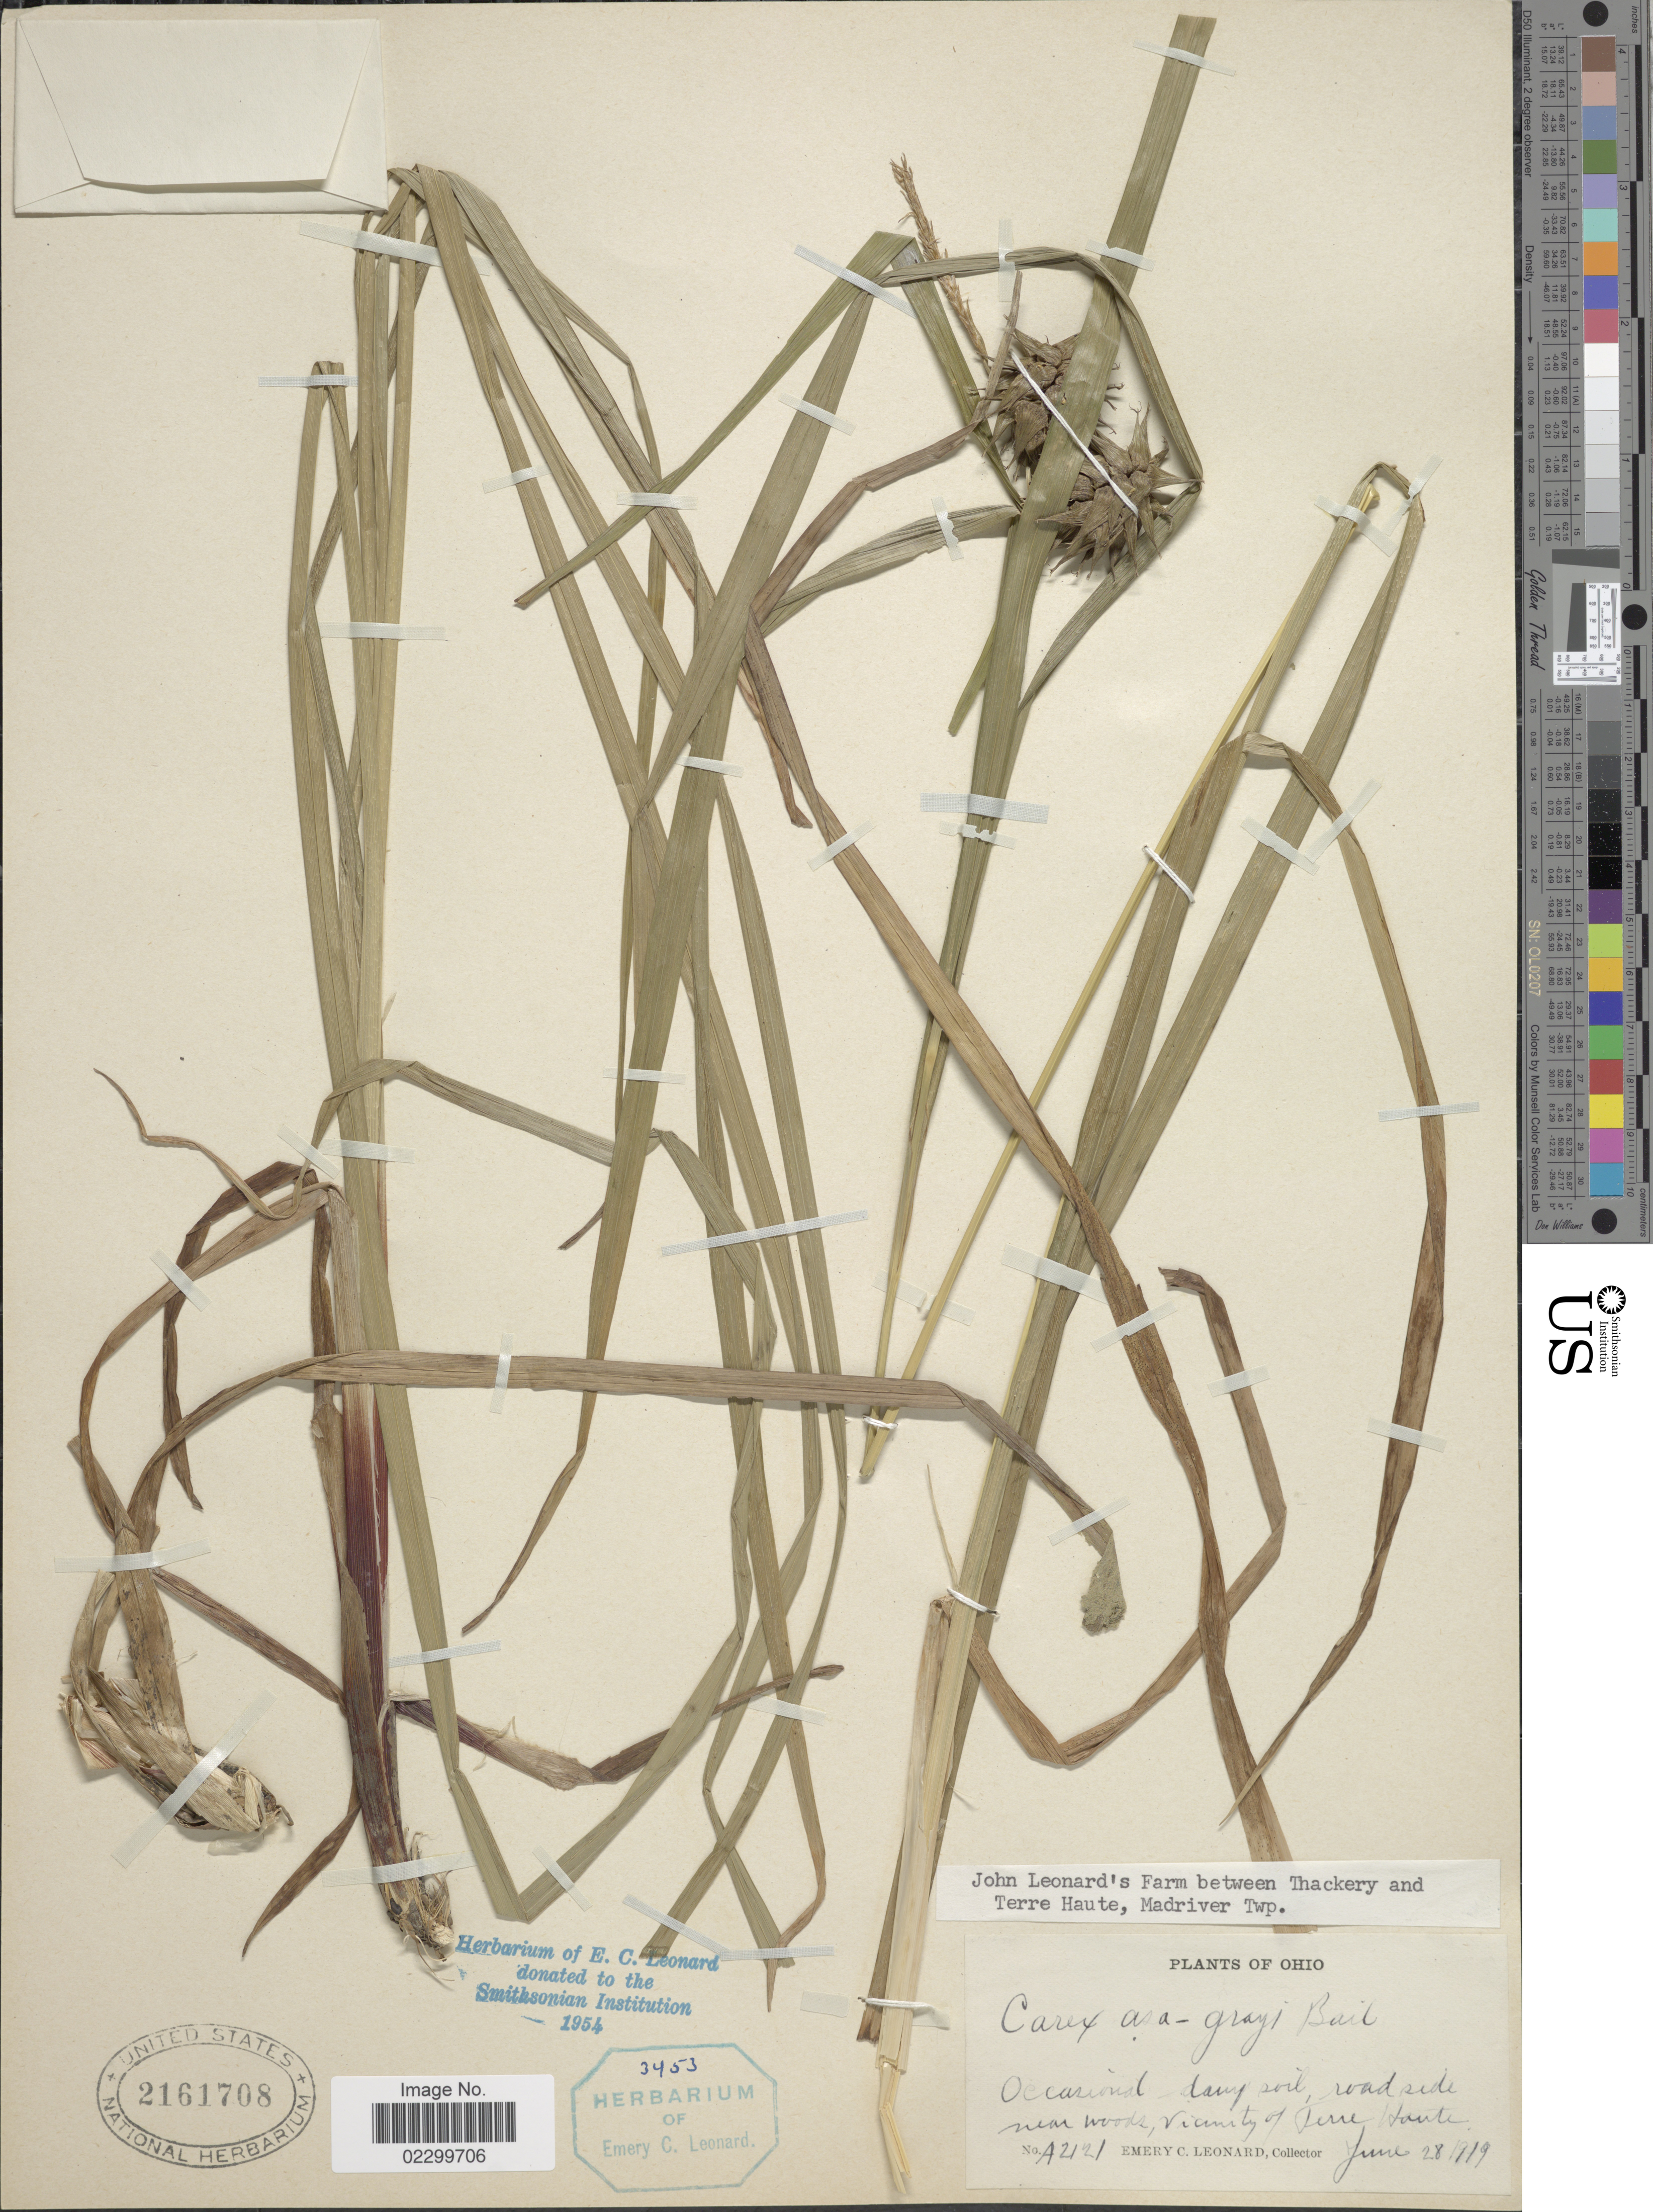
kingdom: Plantae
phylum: Tracheophyta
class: Liliopsida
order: Poales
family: Cyperaceae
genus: Carex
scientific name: Carex grayi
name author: J. Carey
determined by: Strong, Mark T., (BOT), Smithsonian Institution - National Museum of Natural History (UNITED STATES)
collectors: E. C. Leonard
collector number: A2121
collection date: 1919-06-28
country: United States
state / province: Ohio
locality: Occasional damp soil, roadside near woods, Vicinity of Terre Haute.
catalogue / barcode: US 2161708